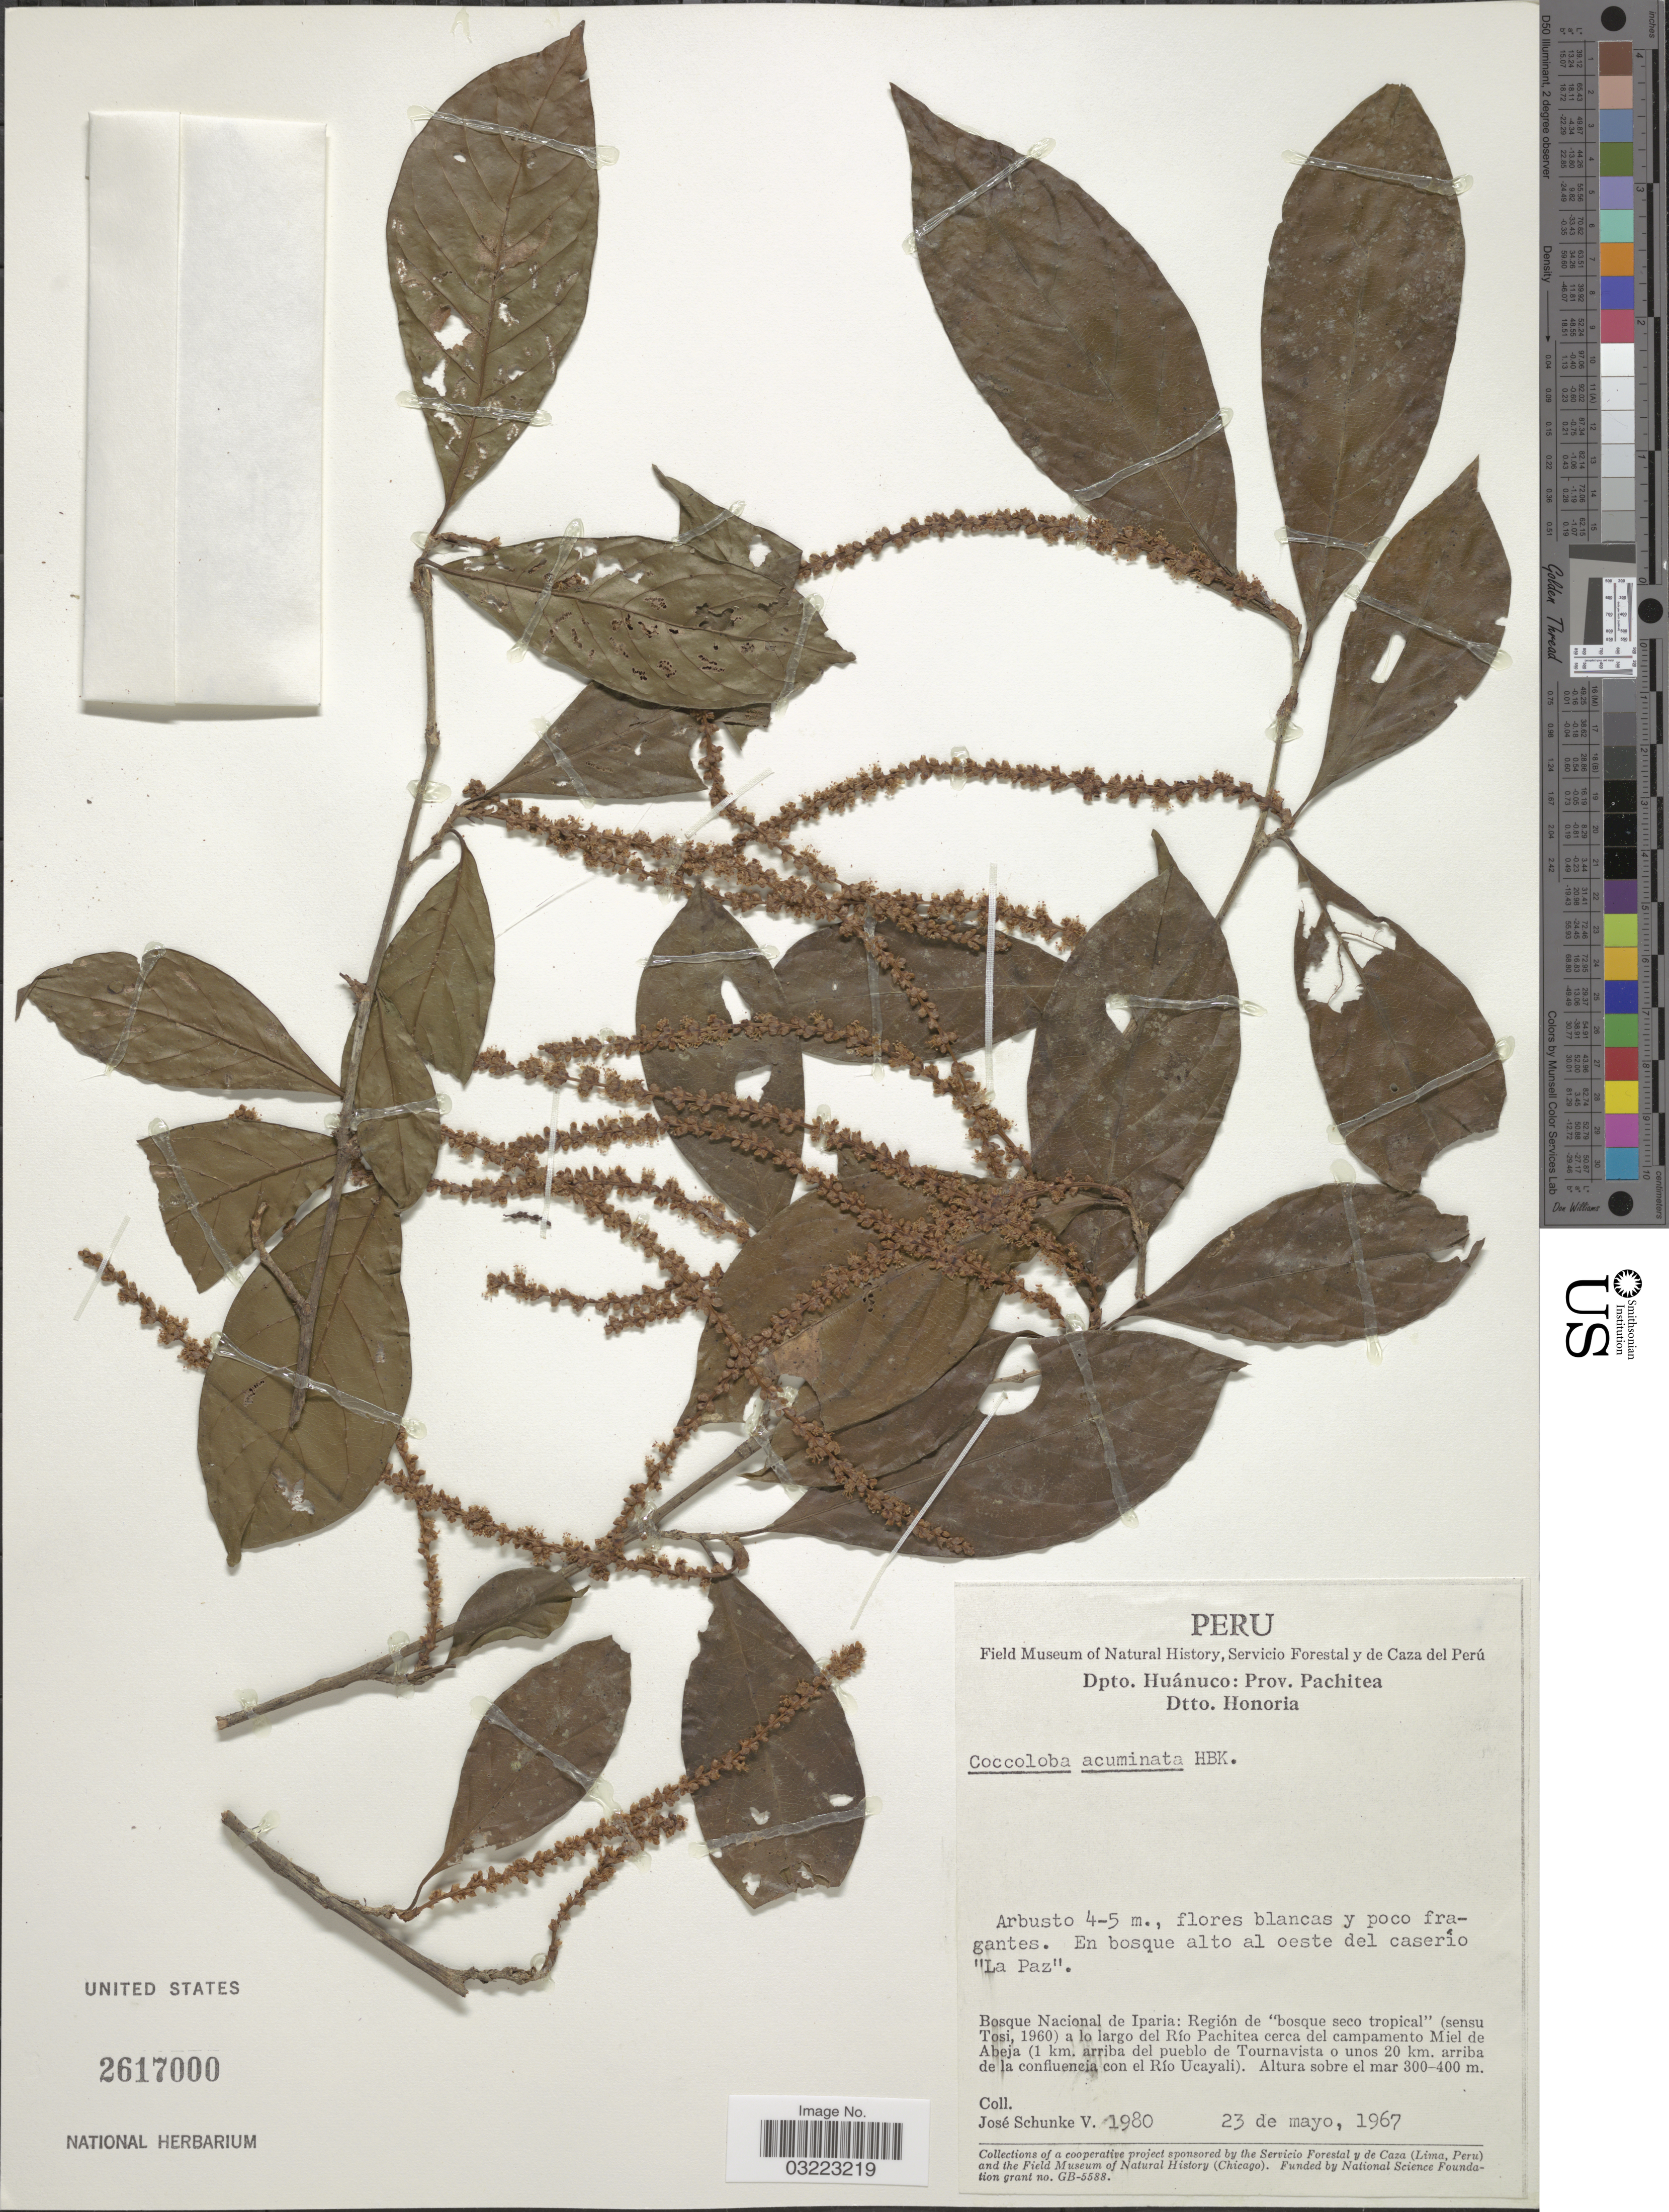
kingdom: Plantae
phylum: Tracheophyta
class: Magnoliopsida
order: Caryophyllales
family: Polygonaceae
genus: Coccoloba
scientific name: Coccoloba acuminata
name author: Kunth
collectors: J. Schunke Vigo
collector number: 1980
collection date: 1967-05-23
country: Peru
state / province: Huánuco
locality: Dpto. Huánuco: Prov. Pachitea, Dtto. Honoria, En bosque alto al oeste del caserío 'La Paz'. Bosque Nacional de Iparia: Región de "bosque seco tropical" (sensu Tosi, 1960) a lo largo del Río Pachitea cerca del campamento Miel de Abeja (1 km. arriba del pueblo de Tournavista o unos 20 km. arriba de la confluencia con el Río Ucayali).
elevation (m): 300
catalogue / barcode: US 2617000